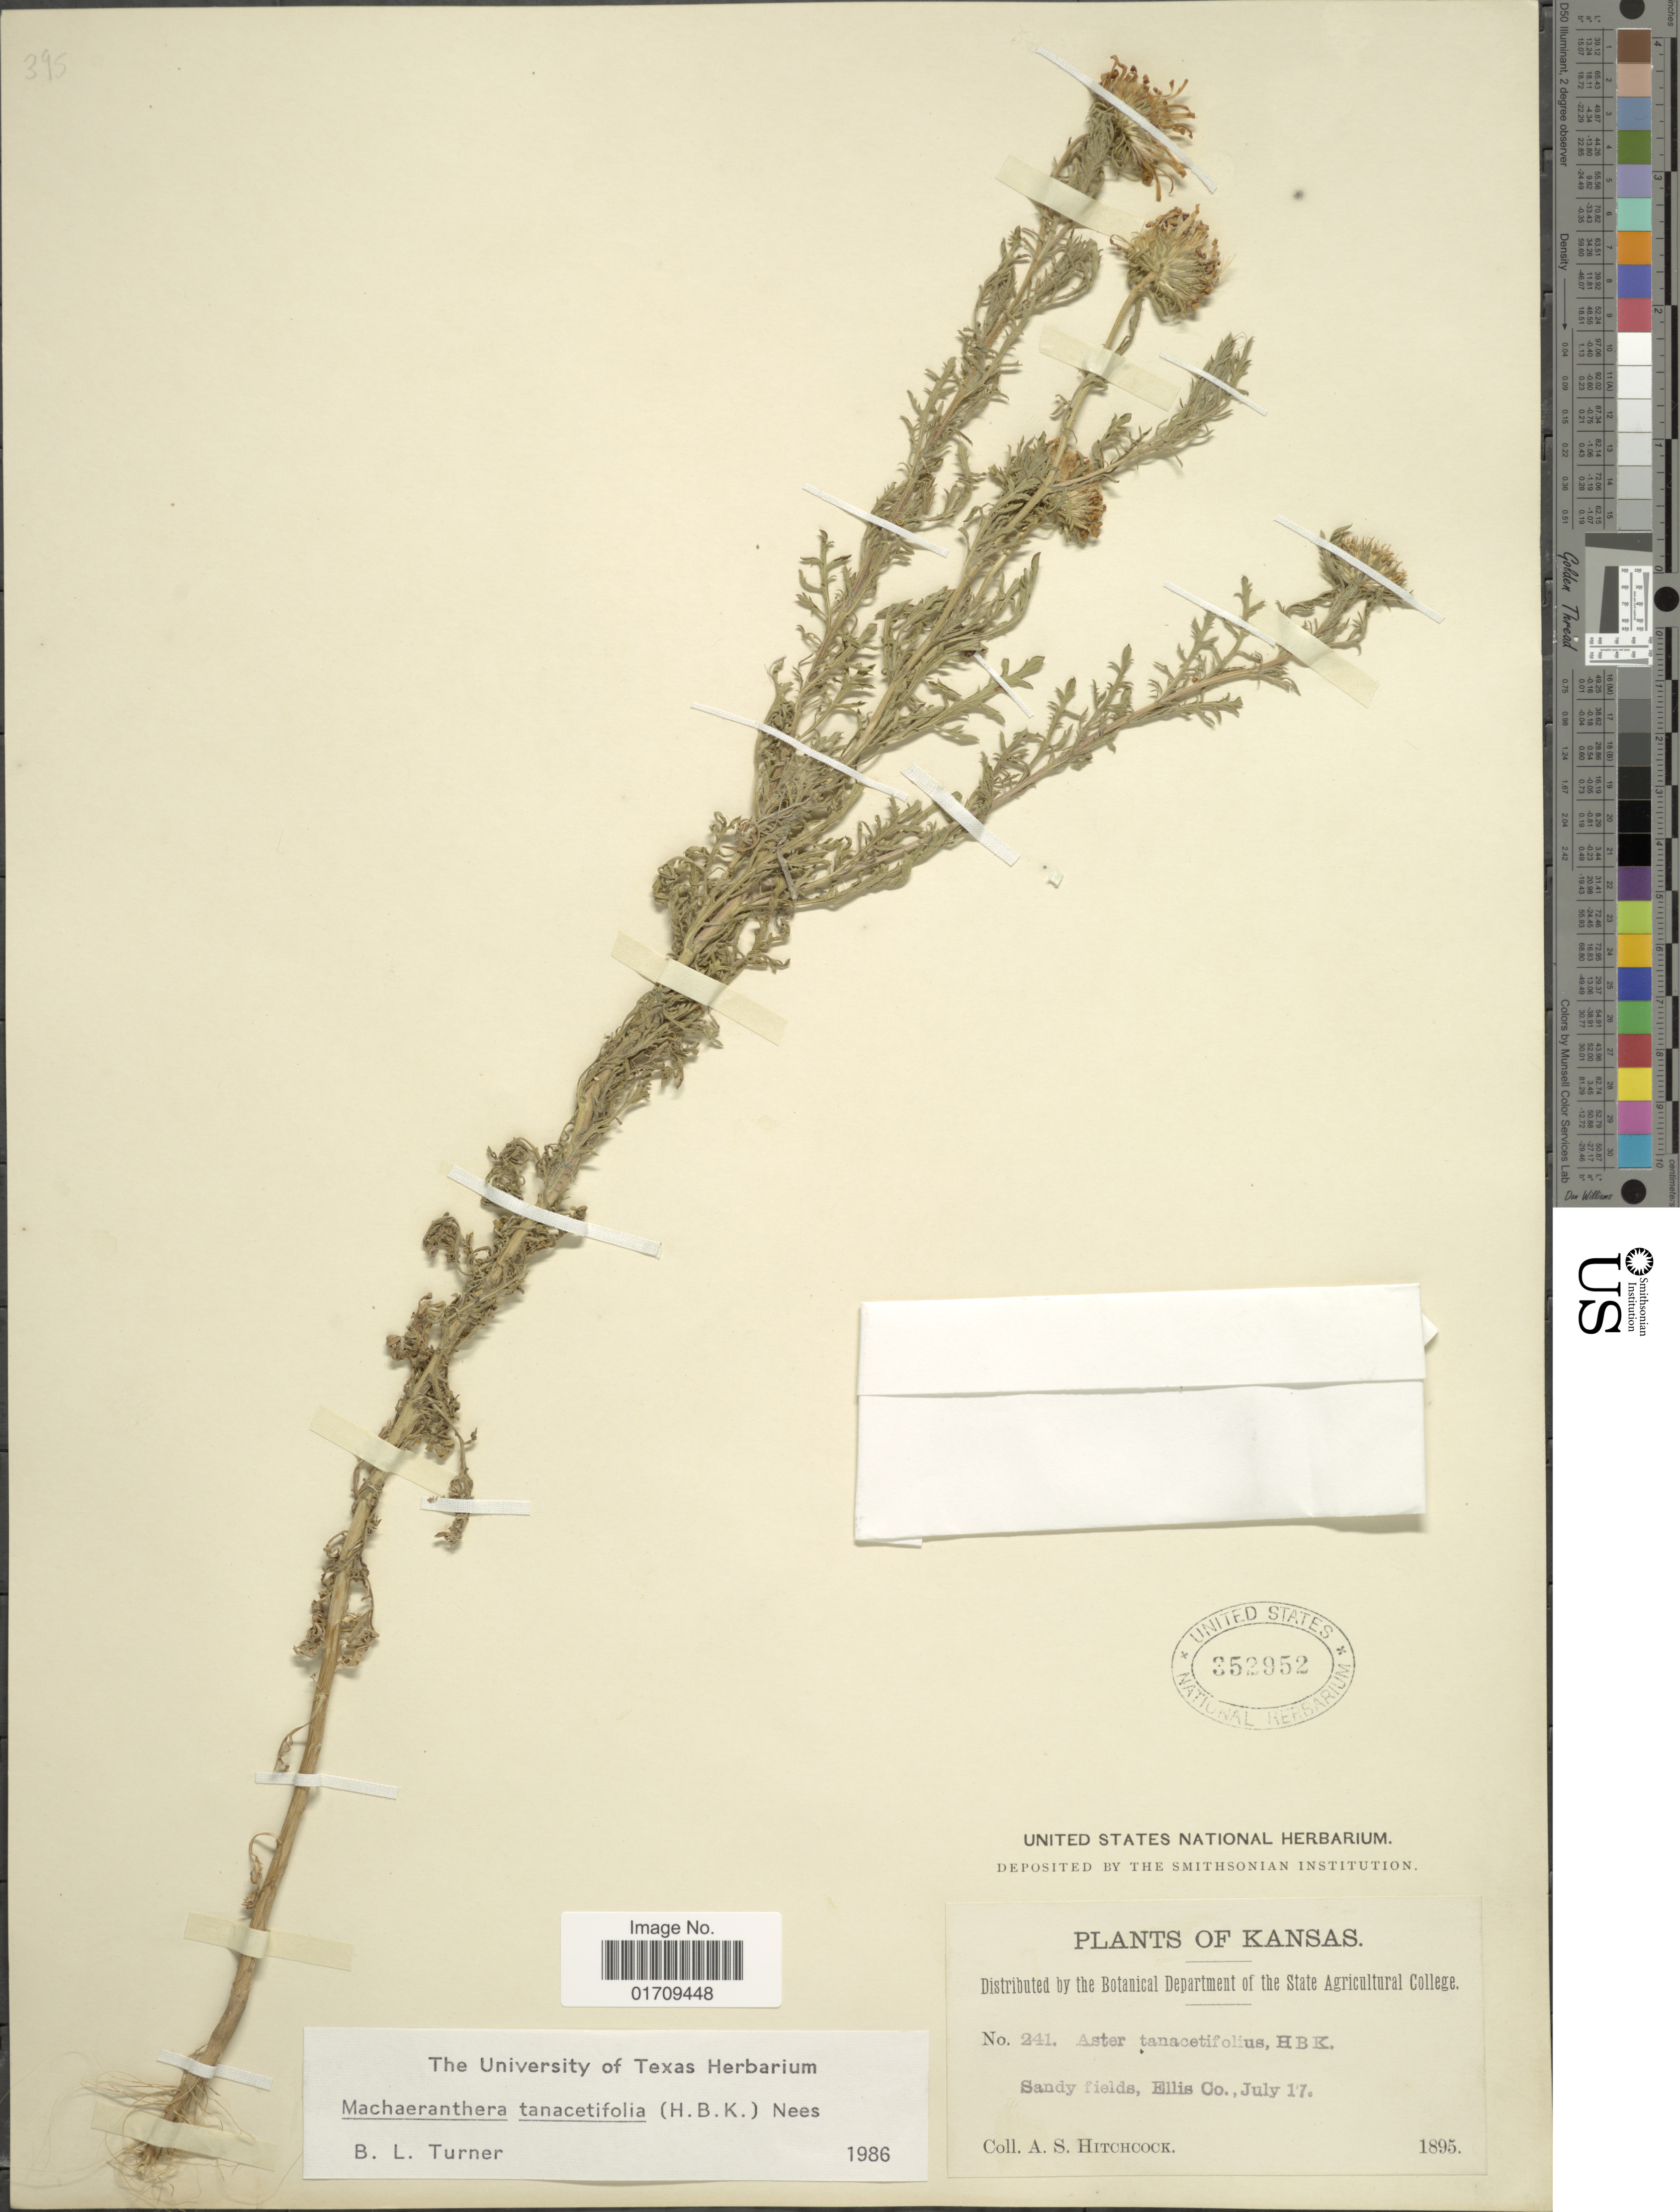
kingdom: Plantae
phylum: Tracheophyta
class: Magnoliopsida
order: Asterales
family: Asteraceae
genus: Machaeranthera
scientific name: Machaeranthera tanacetifolia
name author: (Kunth) Nees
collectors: A. S. Hitchcock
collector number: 241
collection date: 1895-07-17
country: United States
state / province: Kansas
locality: Ellis Co.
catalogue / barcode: US 352952